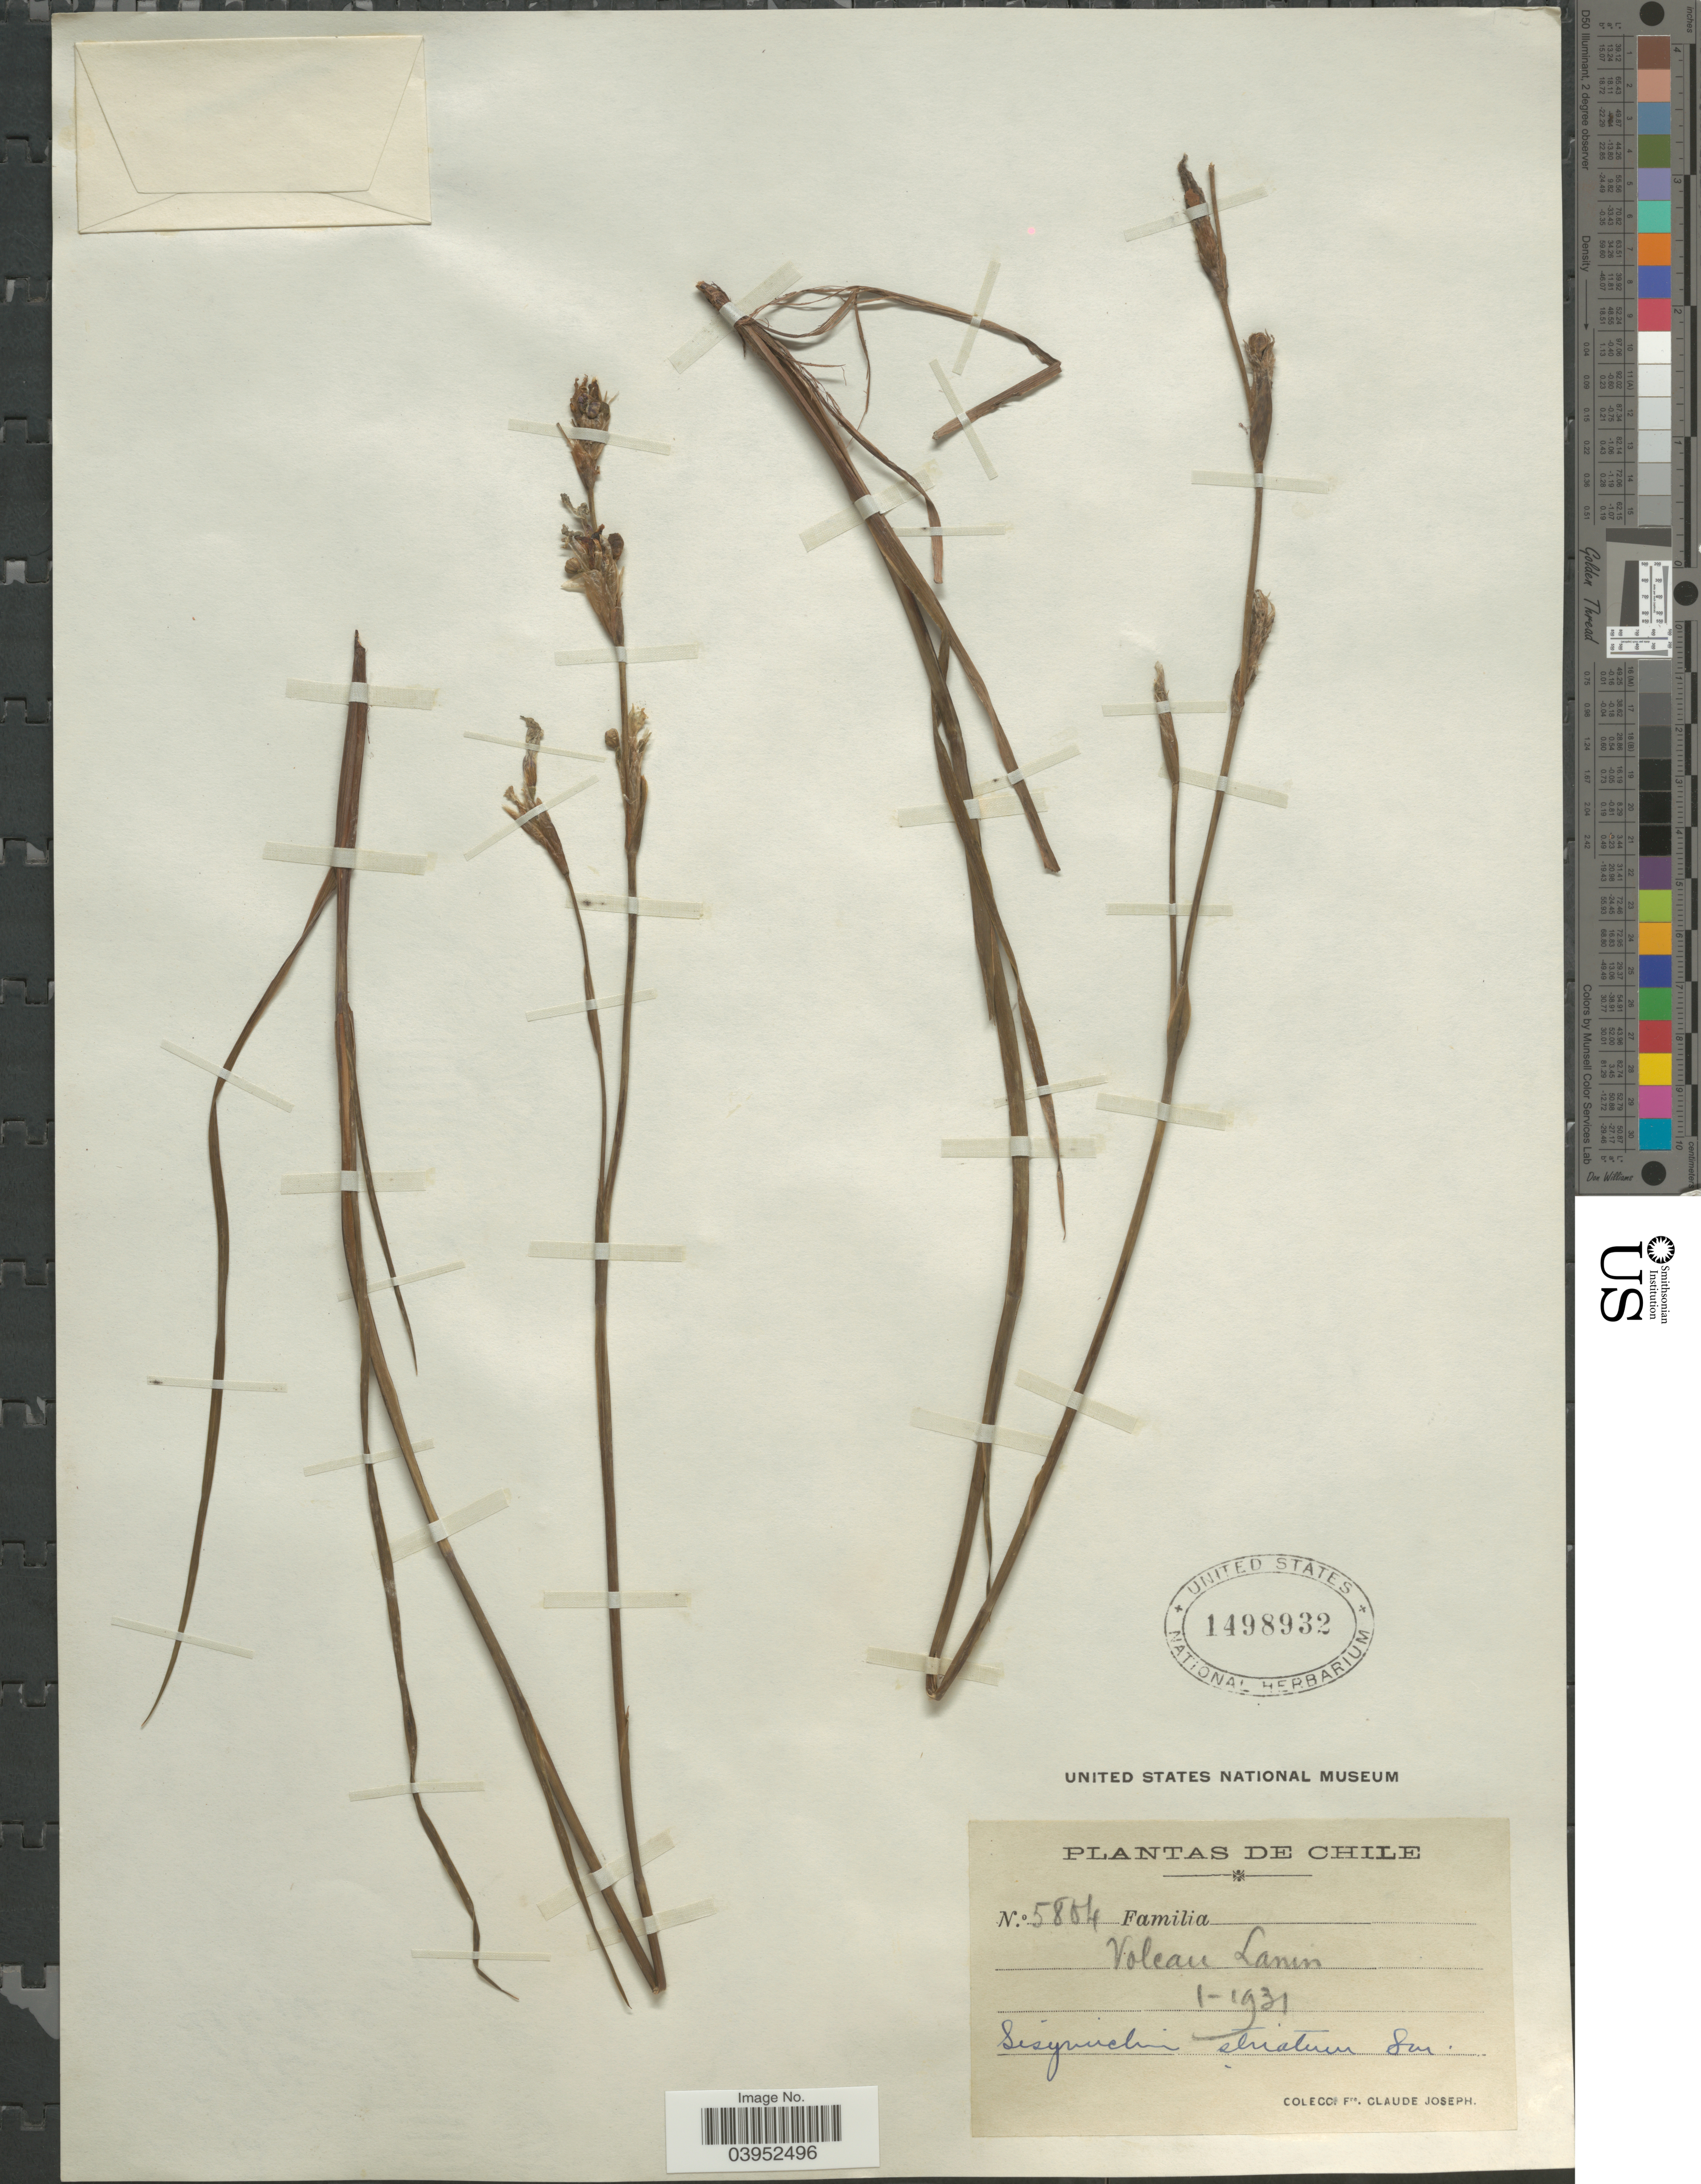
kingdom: Plantae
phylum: Tracheophyta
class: Liliopsida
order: Asparagales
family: Iridaceae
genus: Sisyrinchium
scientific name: Sisyrinchium striatum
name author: Sm.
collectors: Bro. Claude-Joseph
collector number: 5804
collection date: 1931-01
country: Chile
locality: Volcan Lanin.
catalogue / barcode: US 1498932